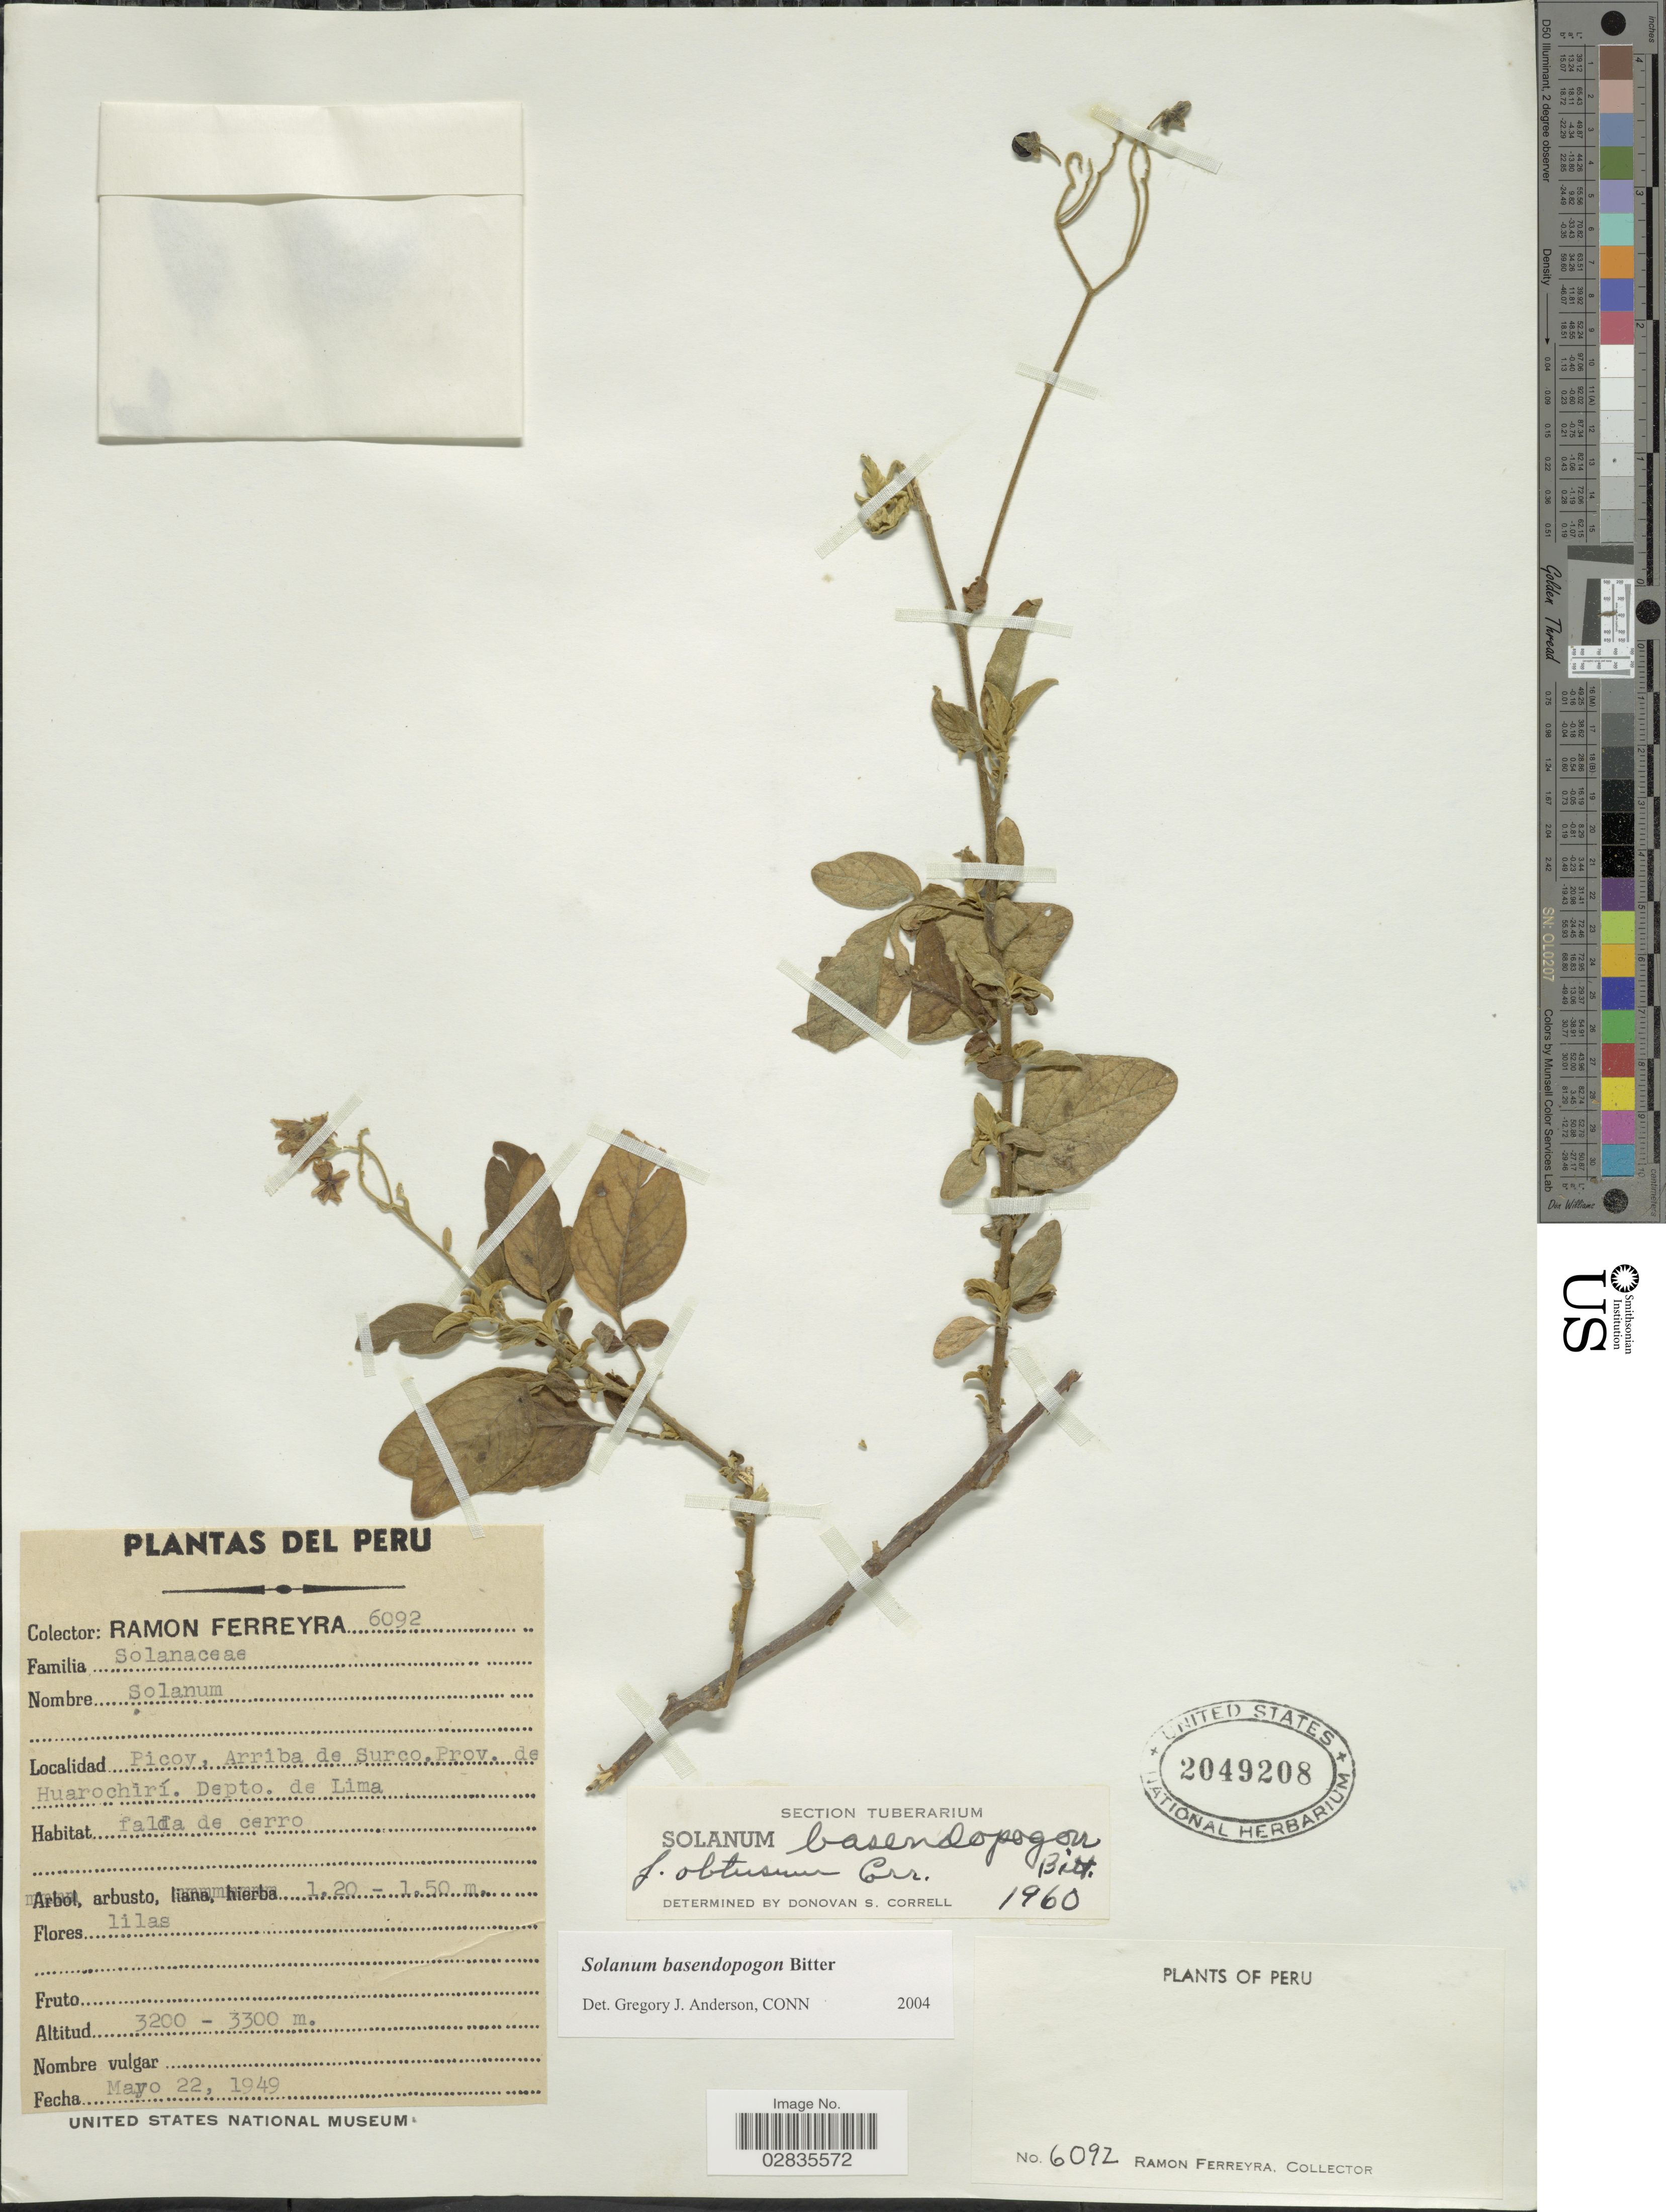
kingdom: Plantae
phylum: Tracheophyta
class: Magnoliopsida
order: Solanales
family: Solanaceae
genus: Solanum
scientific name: Solanum basendopogon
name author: Bitter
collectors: R. A. Ferreyra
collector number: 6092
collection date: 1949-05-22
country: Peru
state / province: Lima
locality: Picoy, Arriba de Surco, Prov. de Huarochirí, Depto. de Lima.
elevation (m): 3200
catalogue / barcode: US 2049208